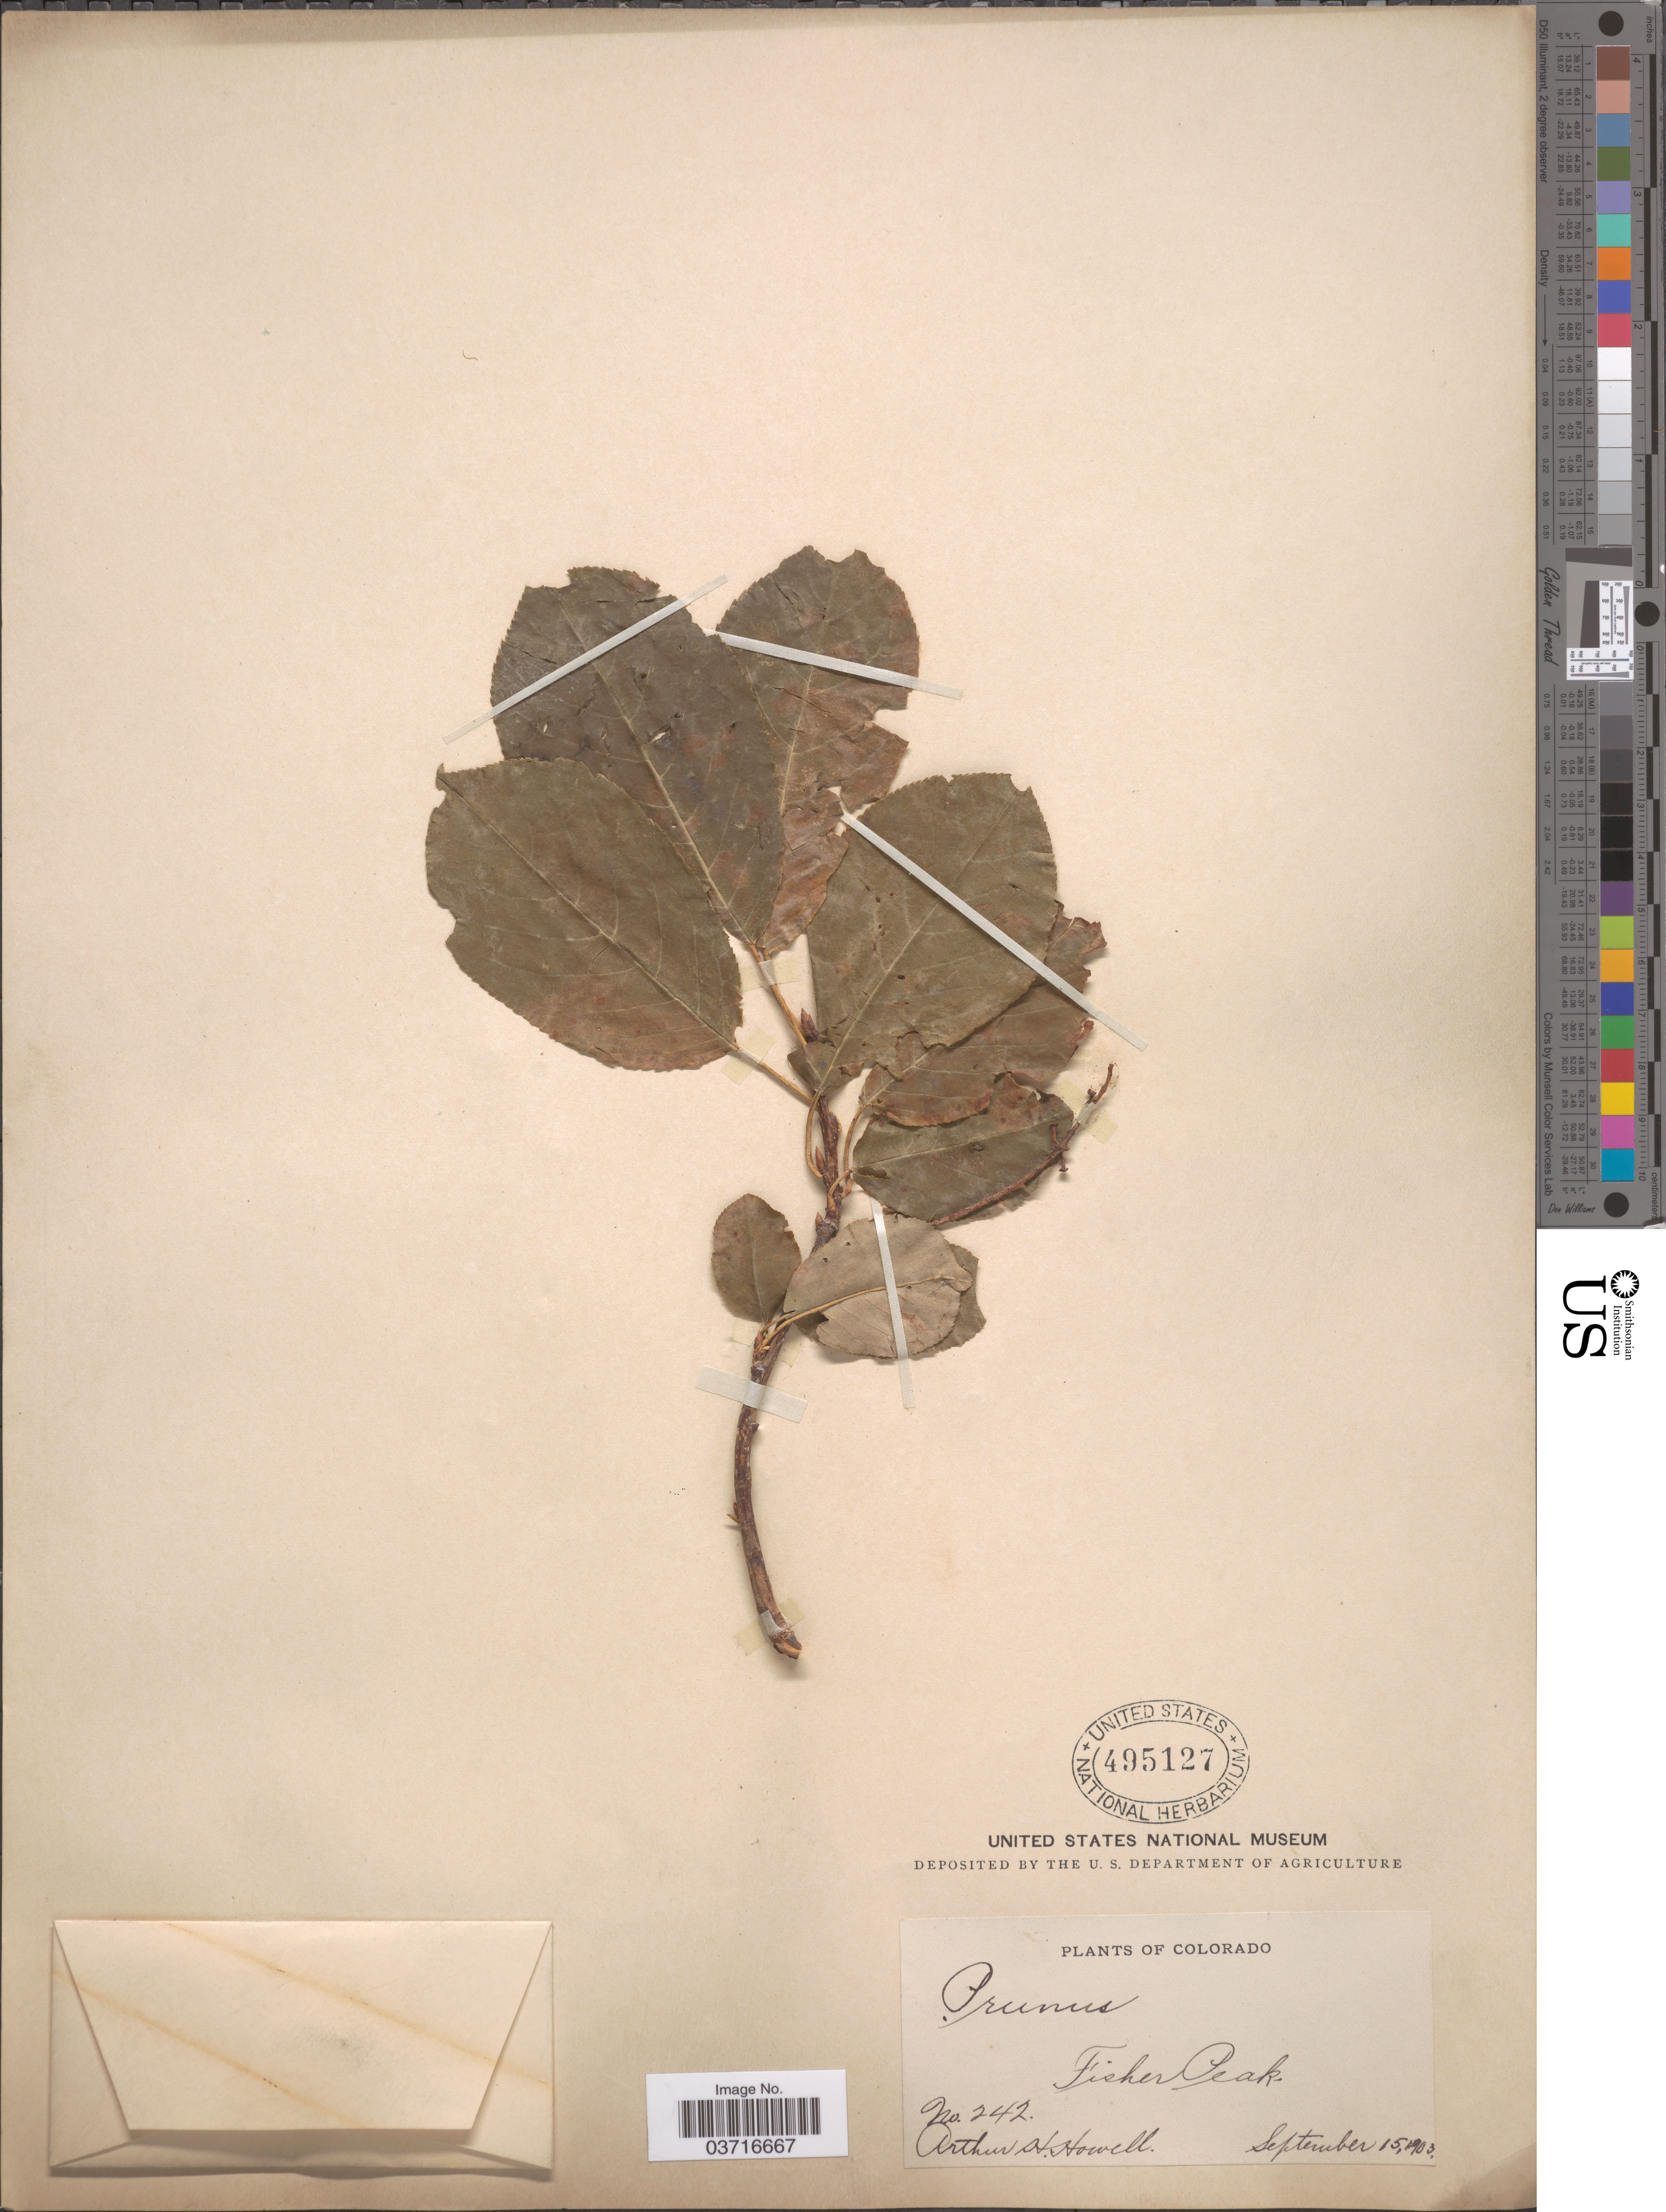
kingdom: Plantae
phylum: Tracheophyta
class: Magnoliopsida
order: Rosales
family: Rosaceae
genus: Prunus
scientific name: Prunus sp.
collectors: A. H. Howell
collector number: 242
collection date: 1903-09-15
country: United States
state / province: Colorado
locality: Fisher Peak.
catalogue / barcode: US 495127